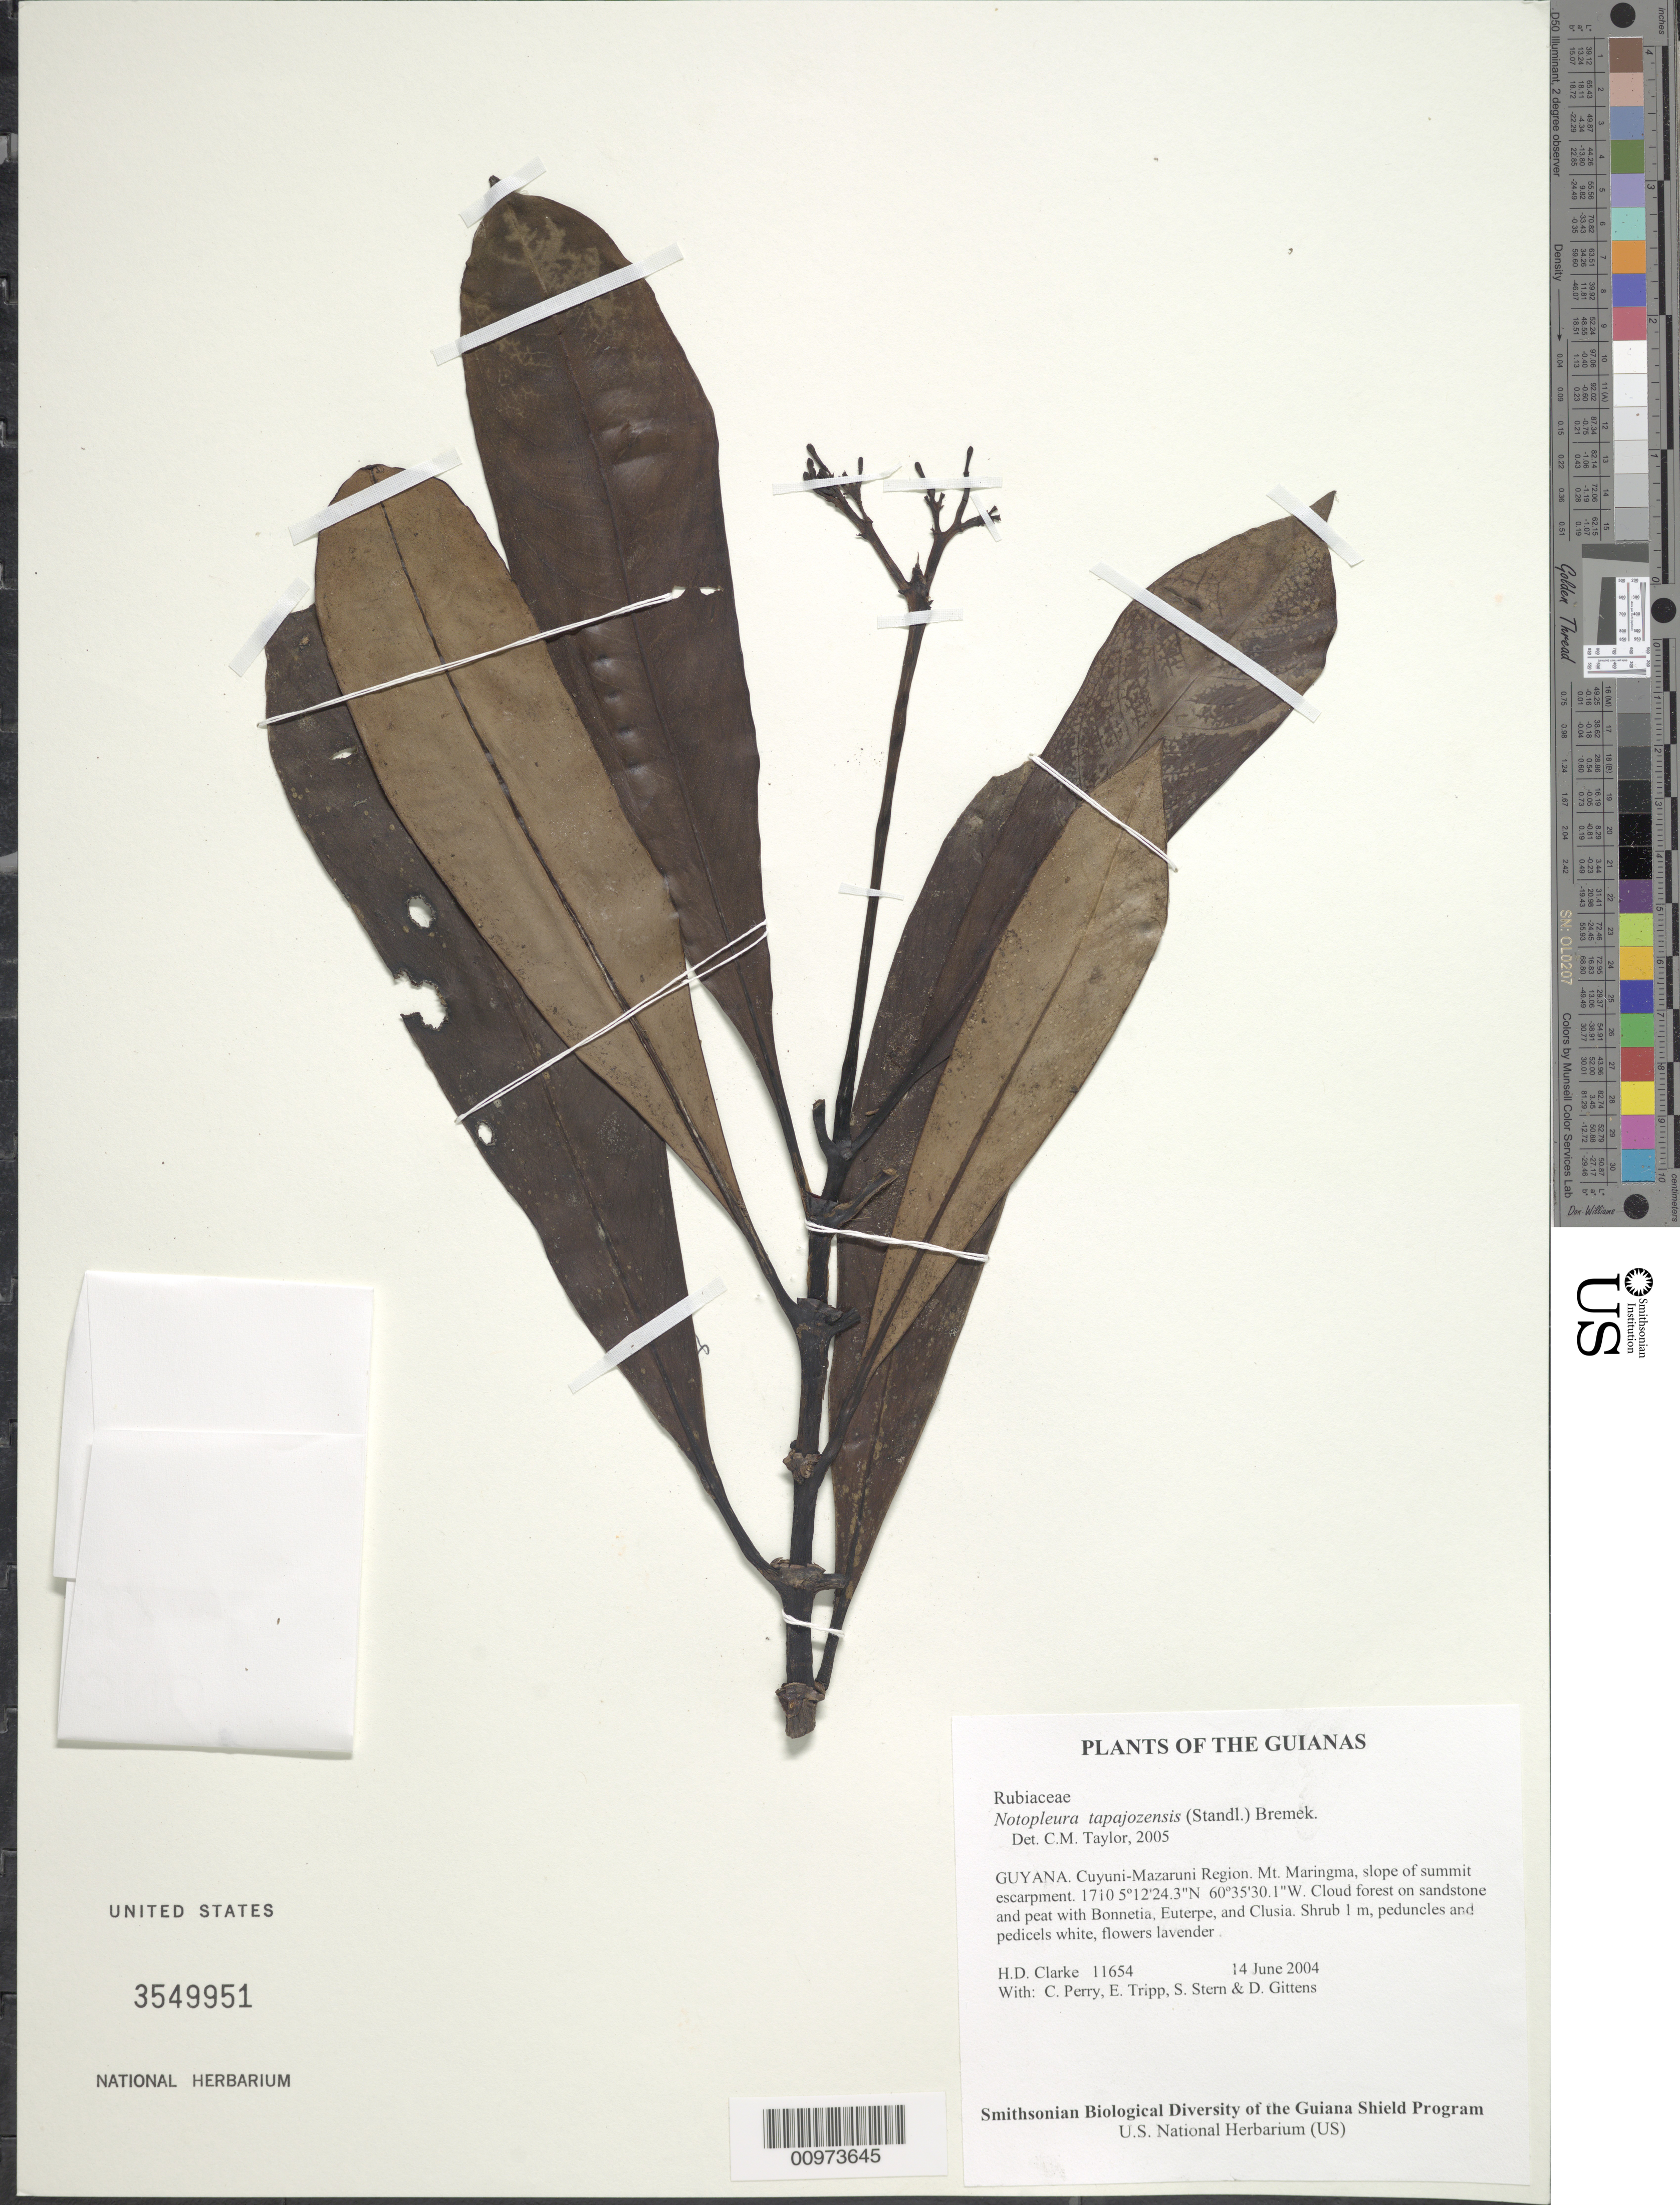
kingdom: Plantae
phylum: Tracheophyta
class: Magnoliopsida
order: Gentianales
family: Rubiaceae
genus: Notopleura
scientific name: Notopleura tapajozensis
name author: (Standl.) Bremek.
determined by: Taylor, Charlotte M.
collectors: H. D. Clarke, C. Perry, E. Tripp, S. R. Stern & D. Gittens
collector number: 11654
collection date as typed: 14 June 2004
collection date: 2004-06-14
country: Guyana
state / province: Cuyuni-Mazaruni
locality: Mt. Maringma, slope of summit escarpment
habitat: Cloud forest on sandstone and peat with Bonnetia, Euterpe, and Clusia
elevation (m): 1710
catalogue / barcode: US 3549951